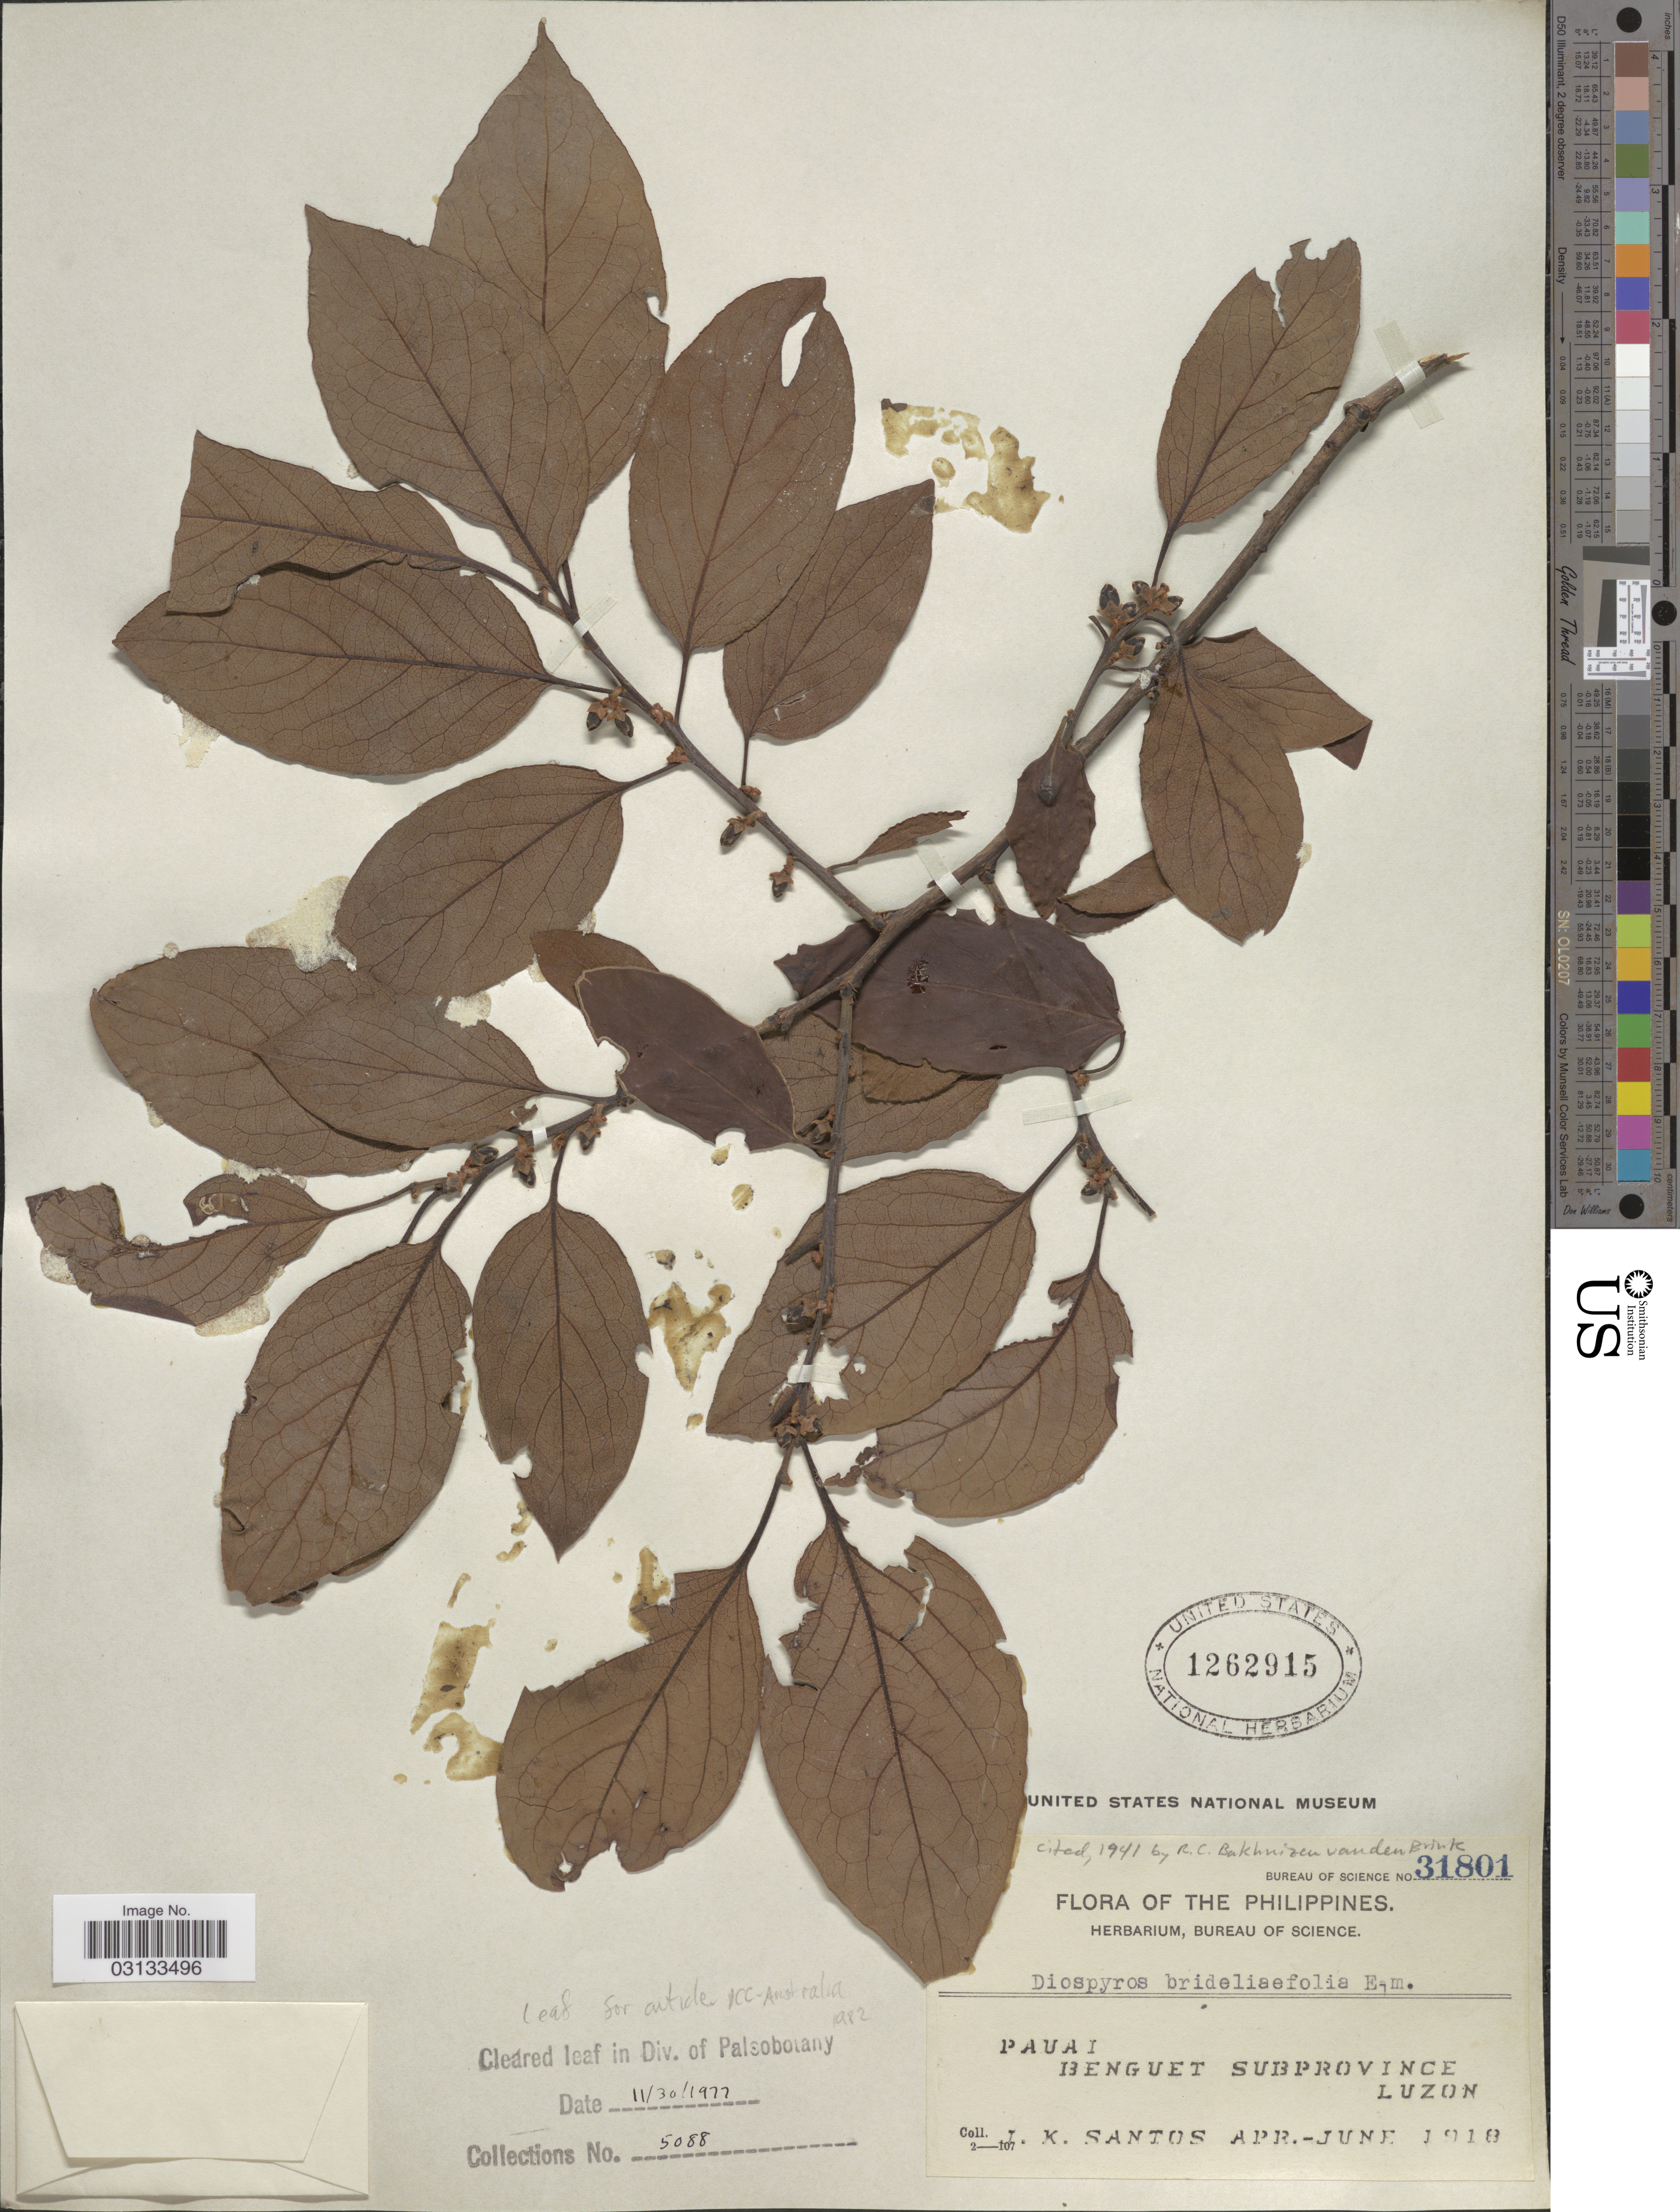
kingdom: Plantae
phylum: Tracheophyta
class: Magnoliopsida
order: Ericales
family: Ebenaceae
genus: Diospyros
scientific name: Diospyros brideliaefolia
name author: Elmer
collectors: J. K. Santos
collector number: Bureau of Science 31801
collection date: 1918-04/1918-06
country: Philippines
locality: Pauai, Benguet Subprovince, Luzon.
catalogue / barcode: US 1262915